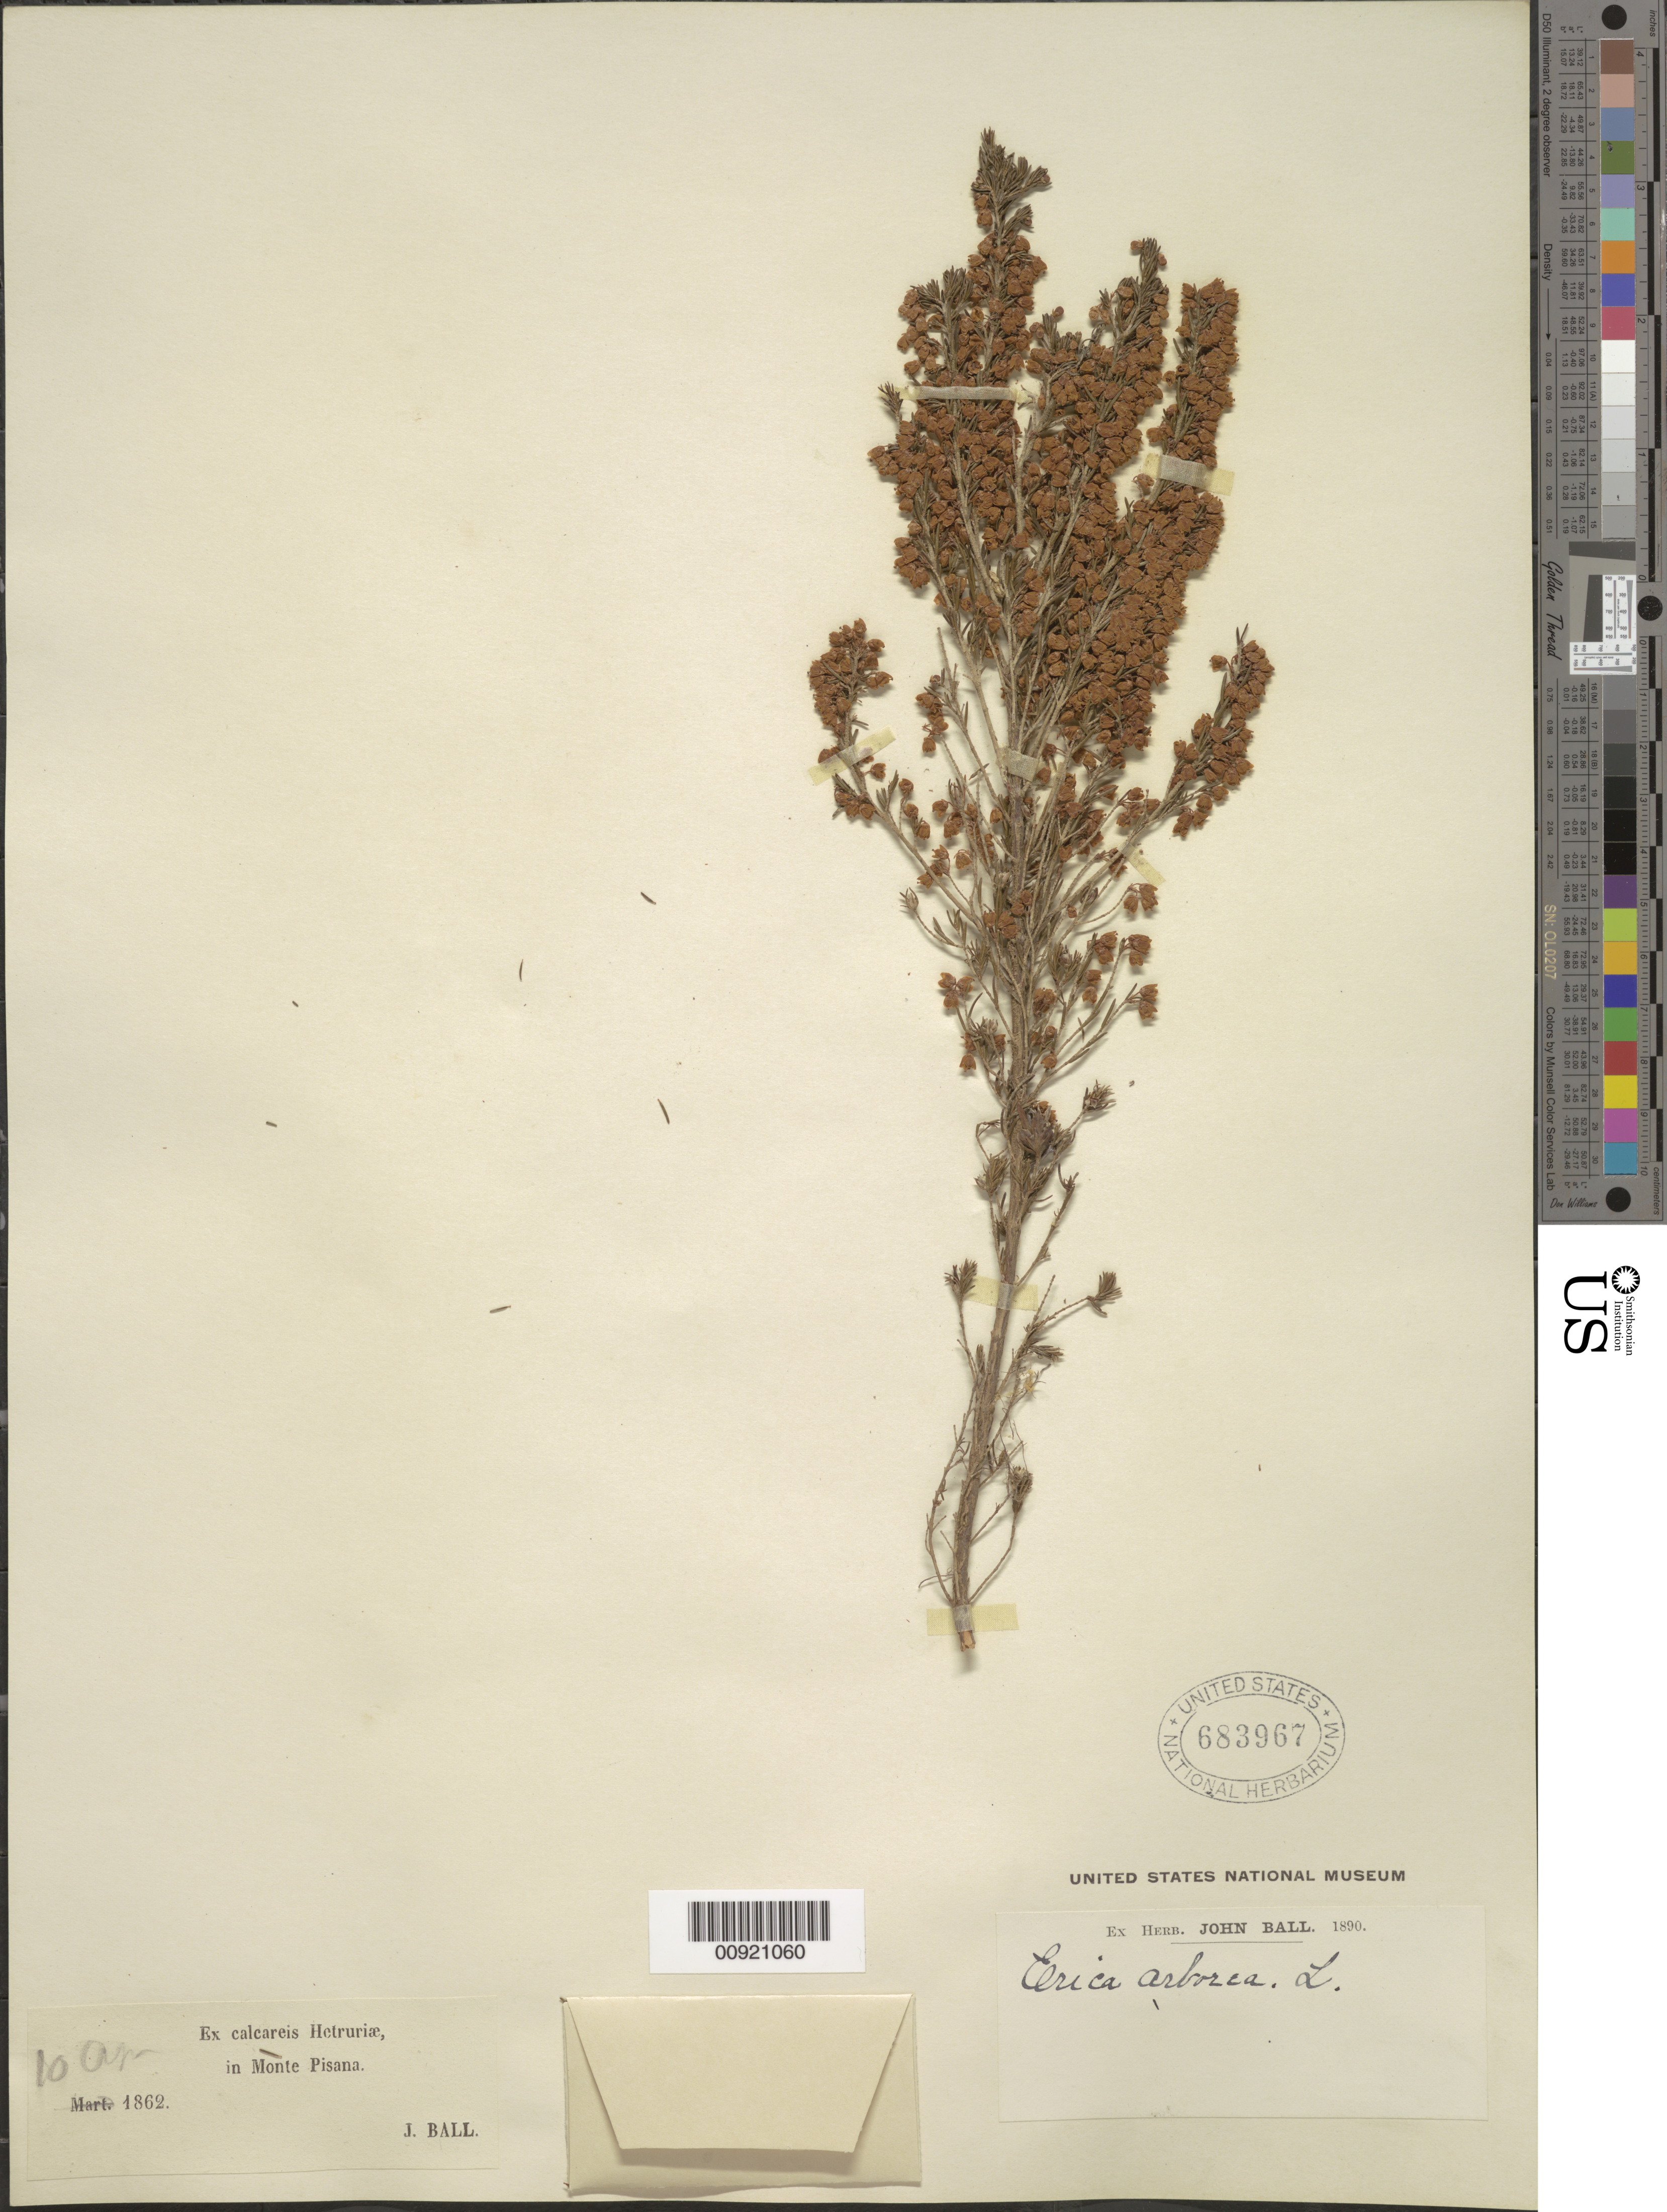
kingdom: Plantae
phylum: Tracheophyta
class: Magnoliopsida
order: Ericales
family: Ericaceae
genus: Erica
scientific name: Erica arborea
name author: L.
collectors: J. Ball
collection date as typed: Mar 1862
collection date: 1862-03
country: Italy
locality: Ex calcareis Hetruriae, in Monte Pisana.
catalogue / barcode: US 683967